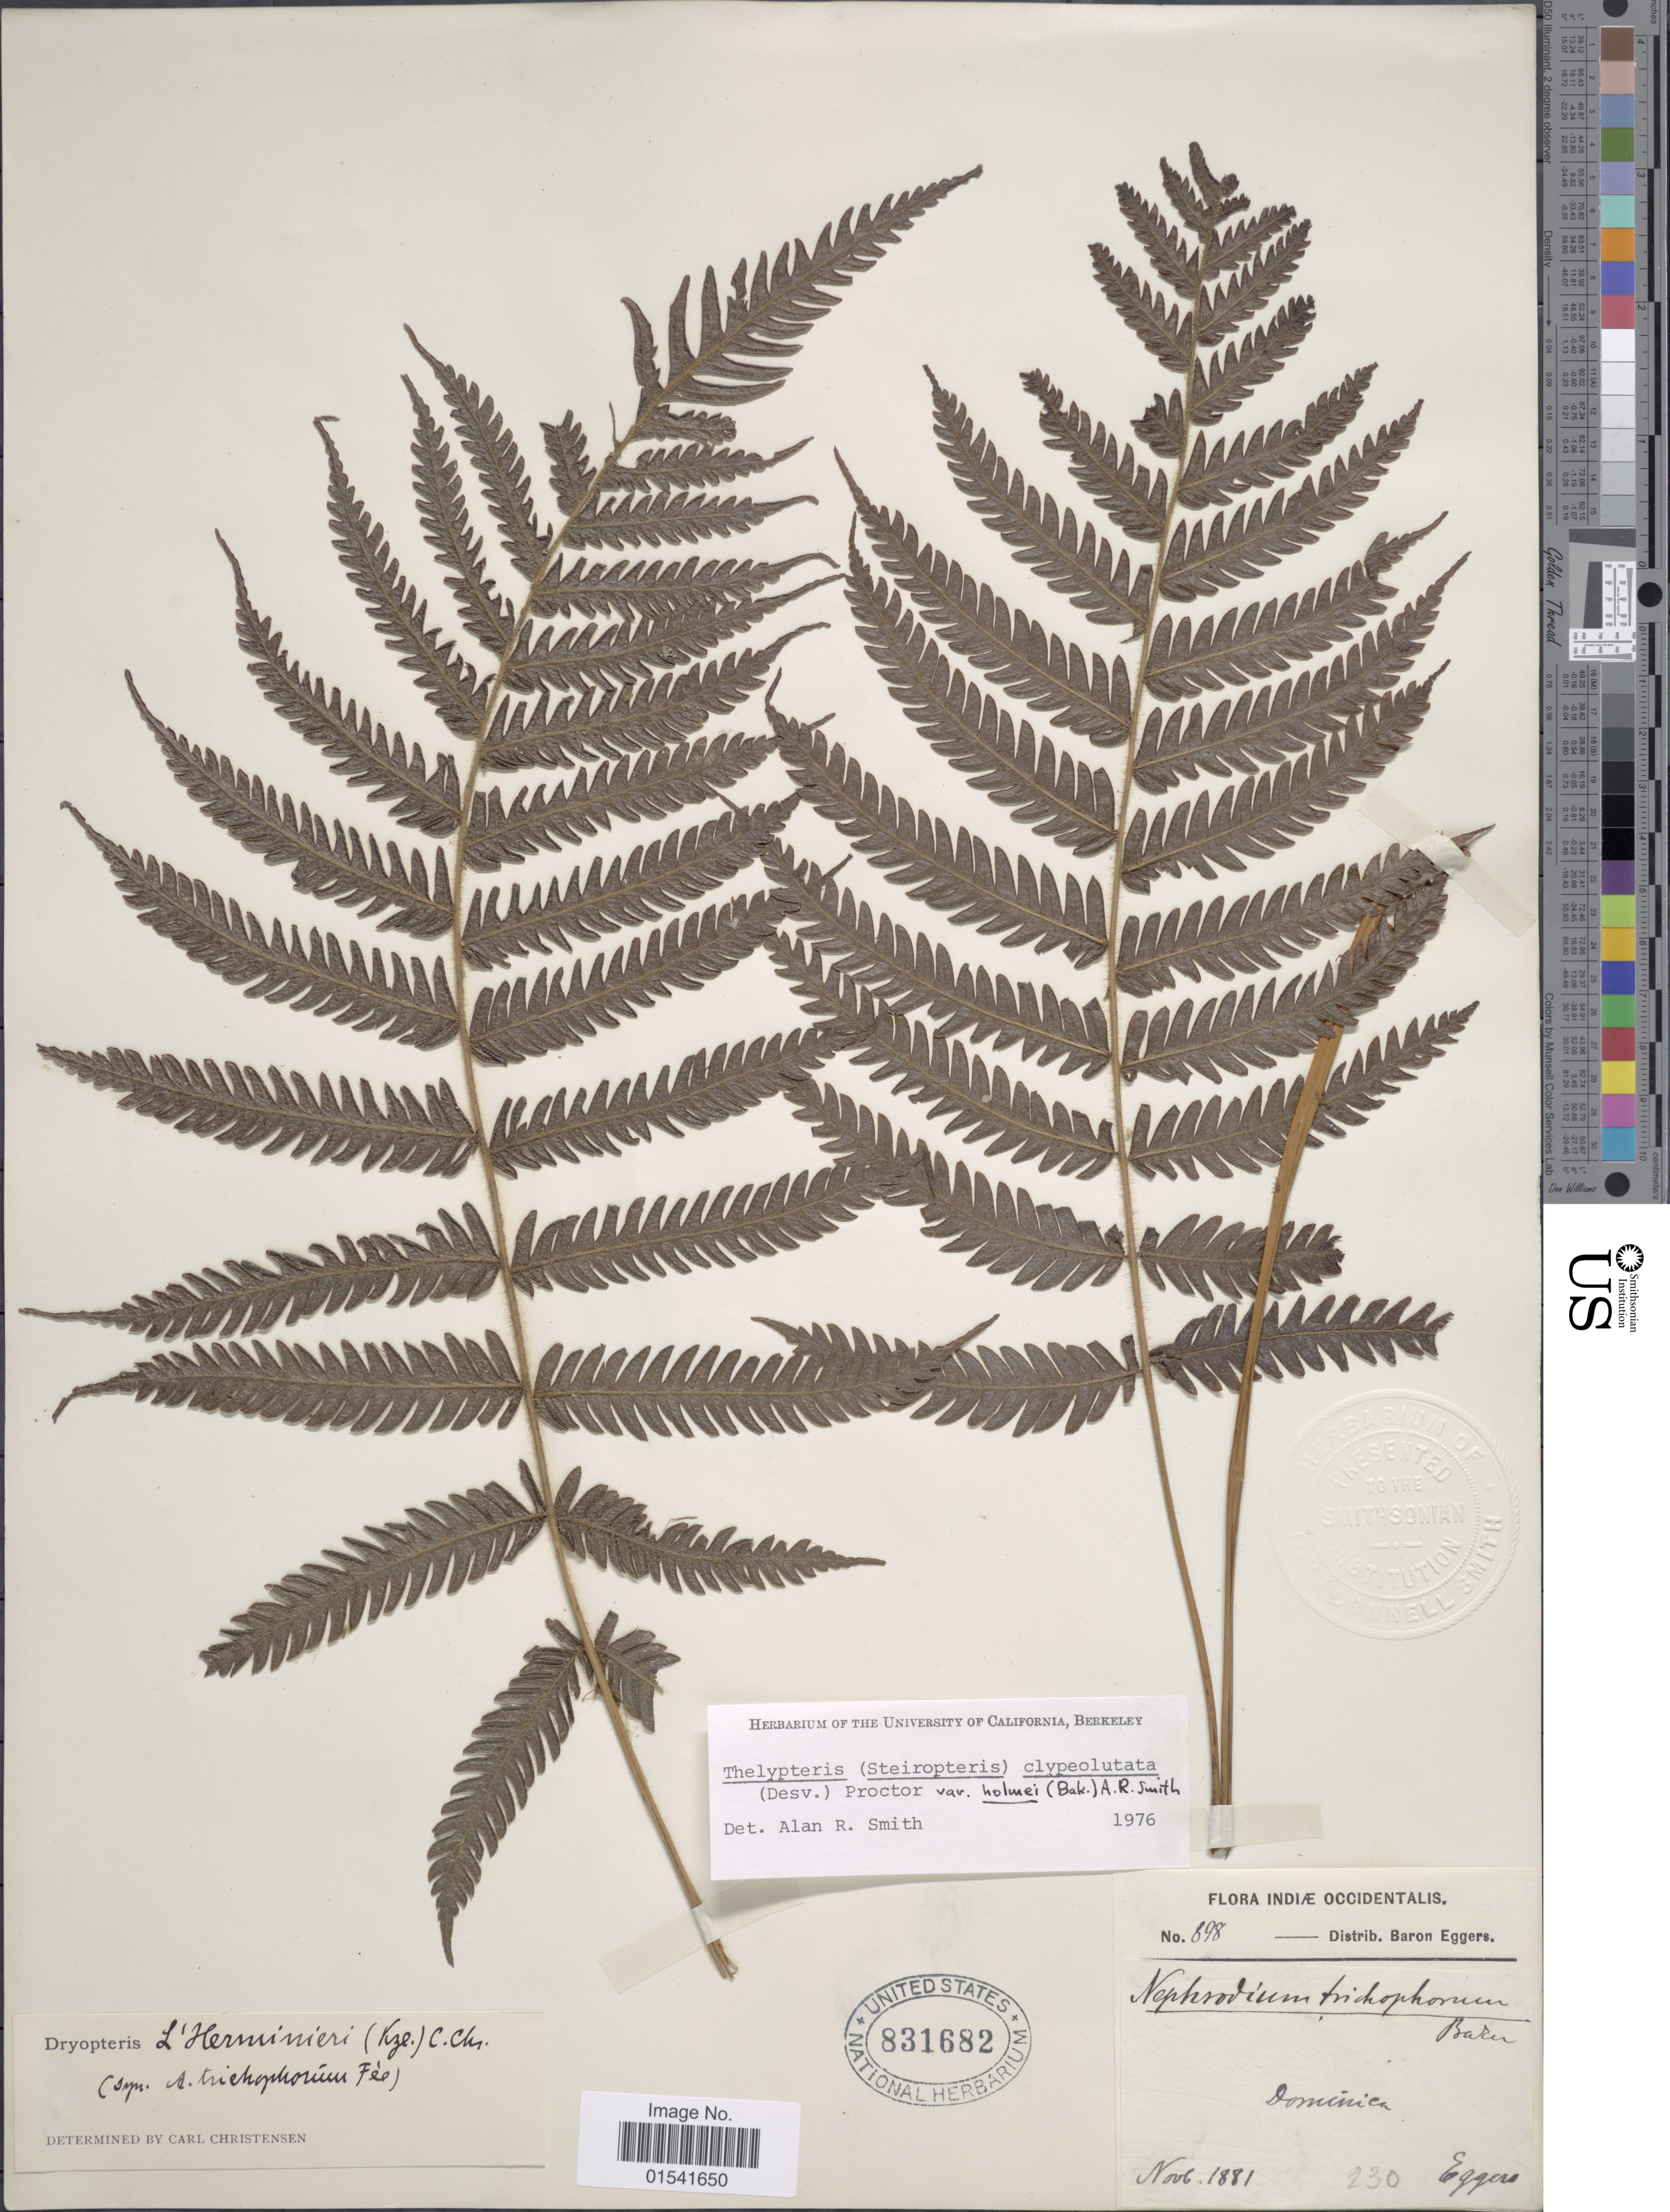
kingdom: Plantae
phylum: Tracheophyta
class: Polypodiopsida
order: Polypodiales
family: Thelypteridaceae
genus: Steiropteris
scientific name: Steiropteris clypeolutata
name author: (Desv.) Pic. Serm.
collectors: -. Eggers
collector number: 230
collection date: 1881-11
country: Dominica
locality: Indiæ occidentalis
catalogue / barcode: US 831682